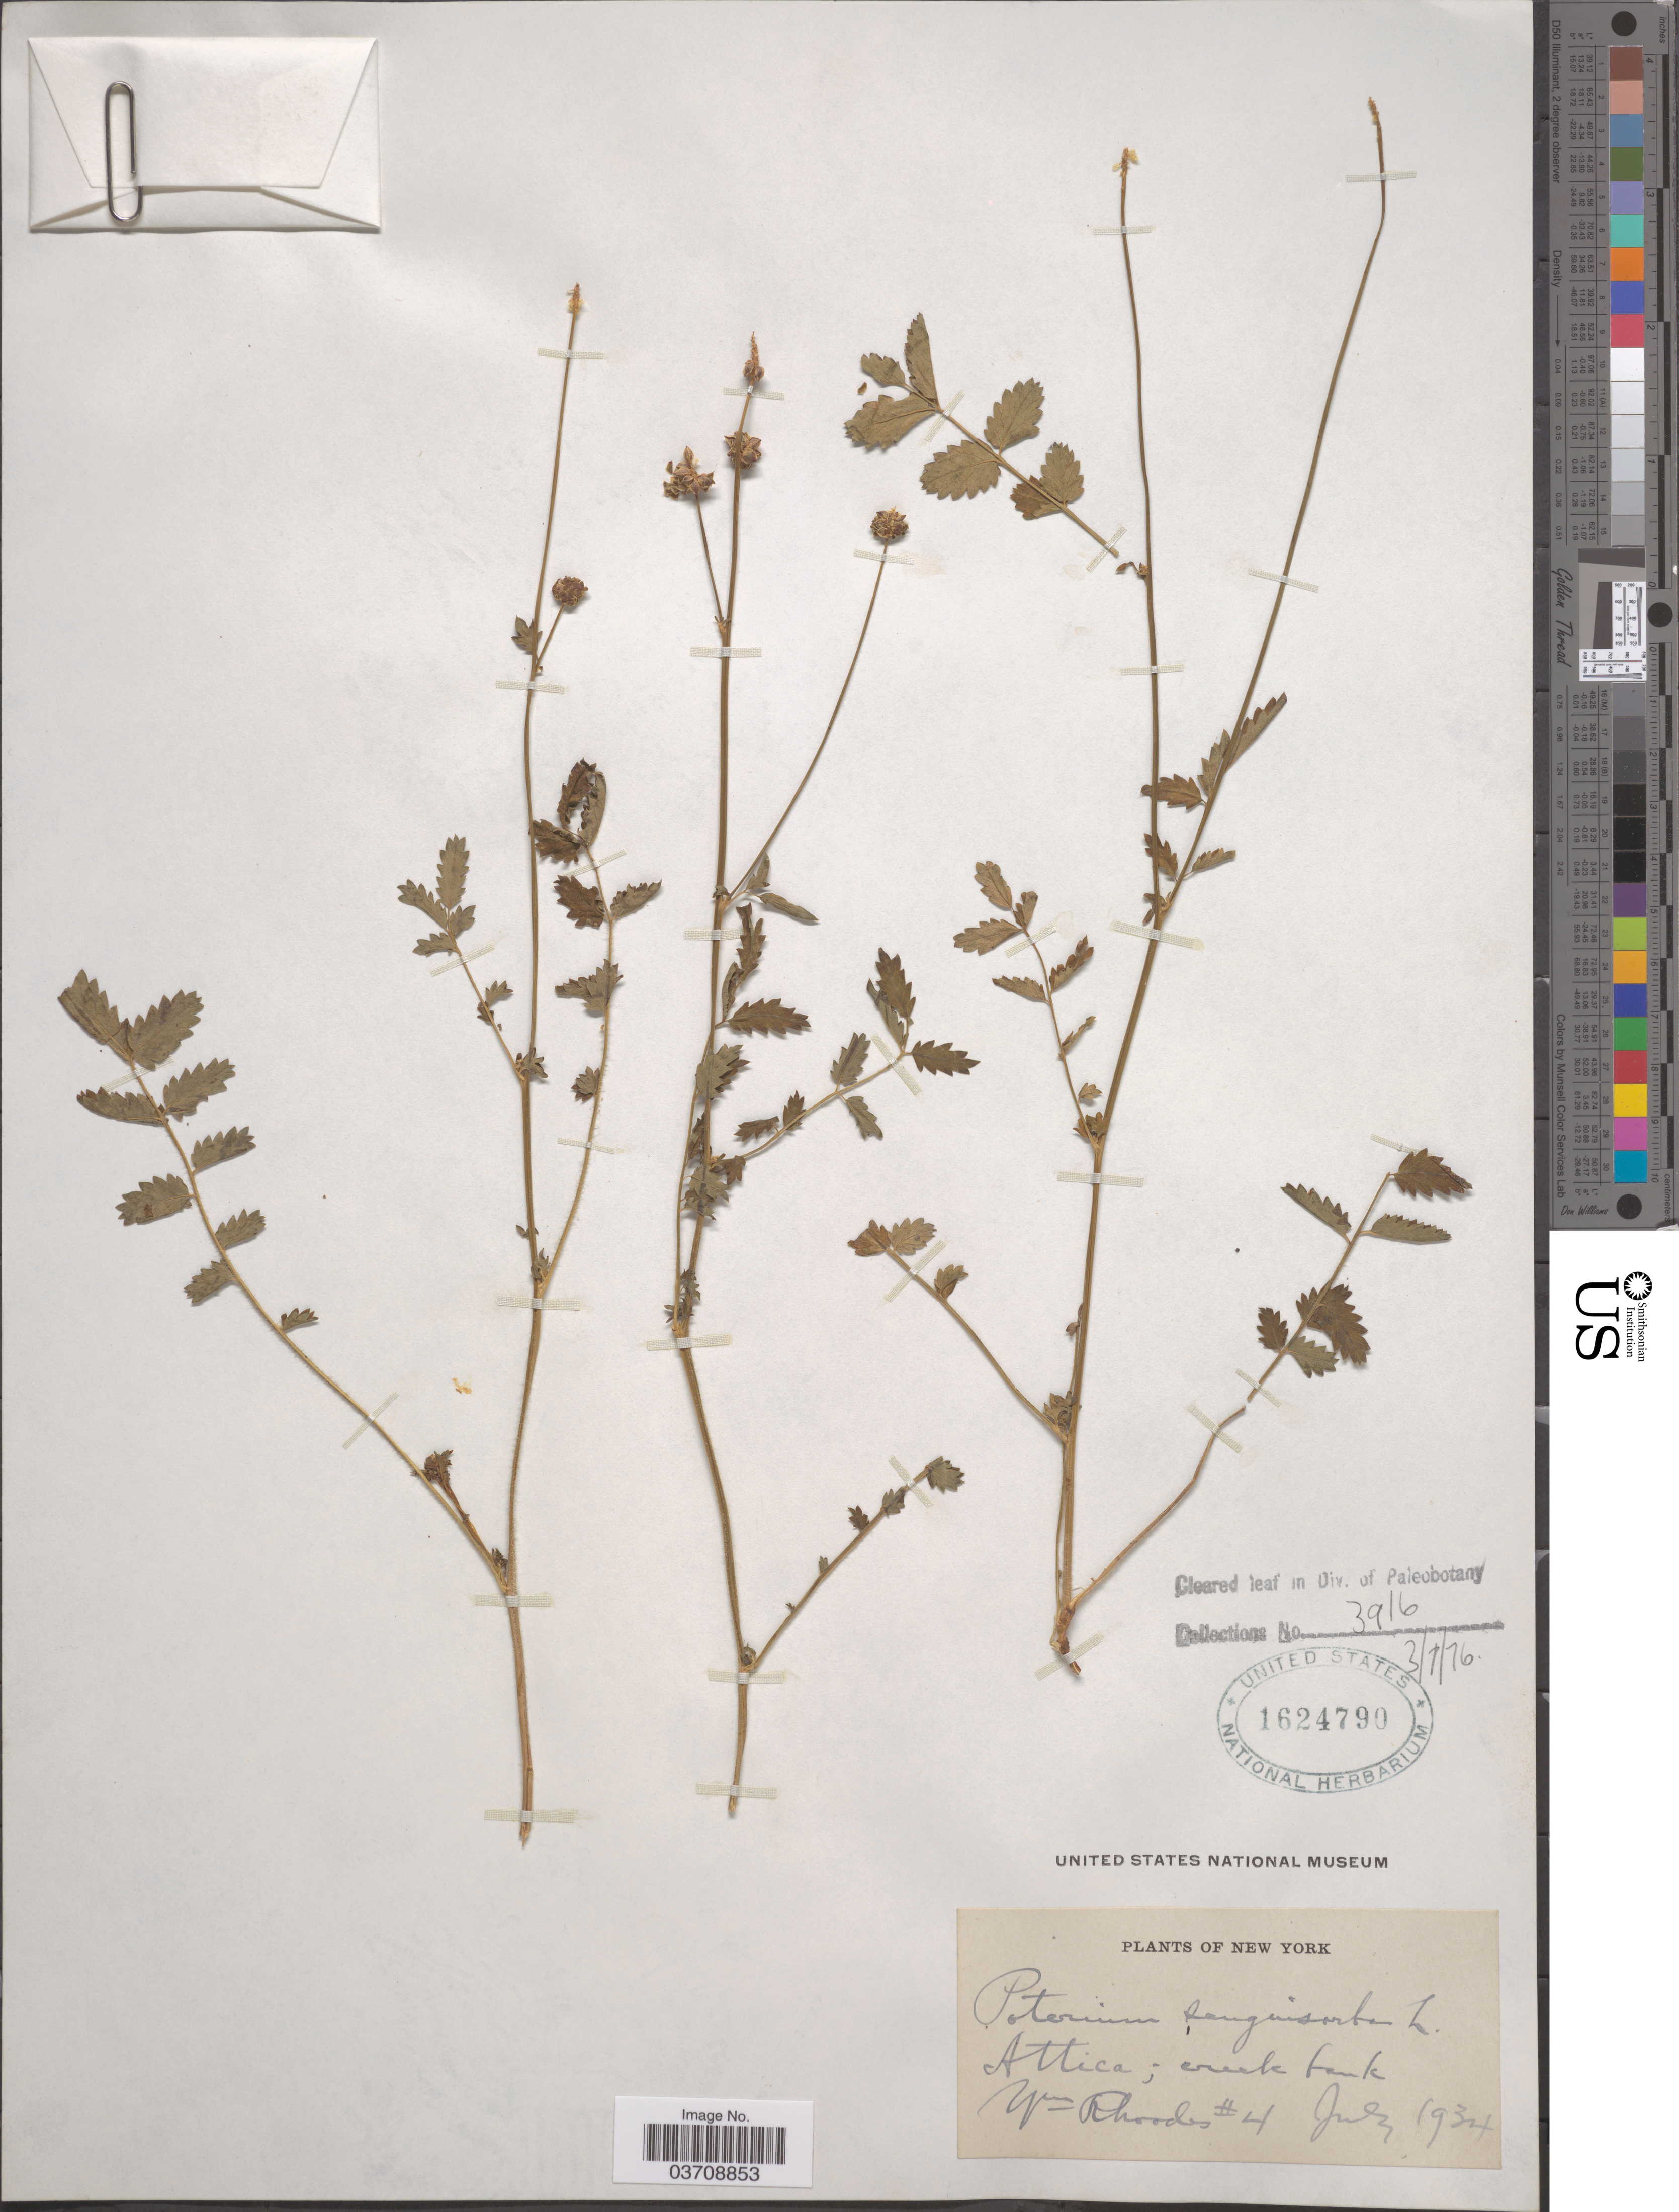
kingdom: Plantae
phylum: Tracheophyta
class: Magnoliopsida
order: Rosales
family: Rosaceae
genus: Sanguisorba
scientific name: Sanguisorba minor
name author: Scop.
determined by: Strong, Mark T., (BOT), Smithsonian Institution - National Museum of Natural History (UNITED STATES)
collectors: W. Rhoades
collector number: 4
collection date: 1934-07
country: United States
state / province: New York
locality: Attica.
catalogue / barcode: US 1624790